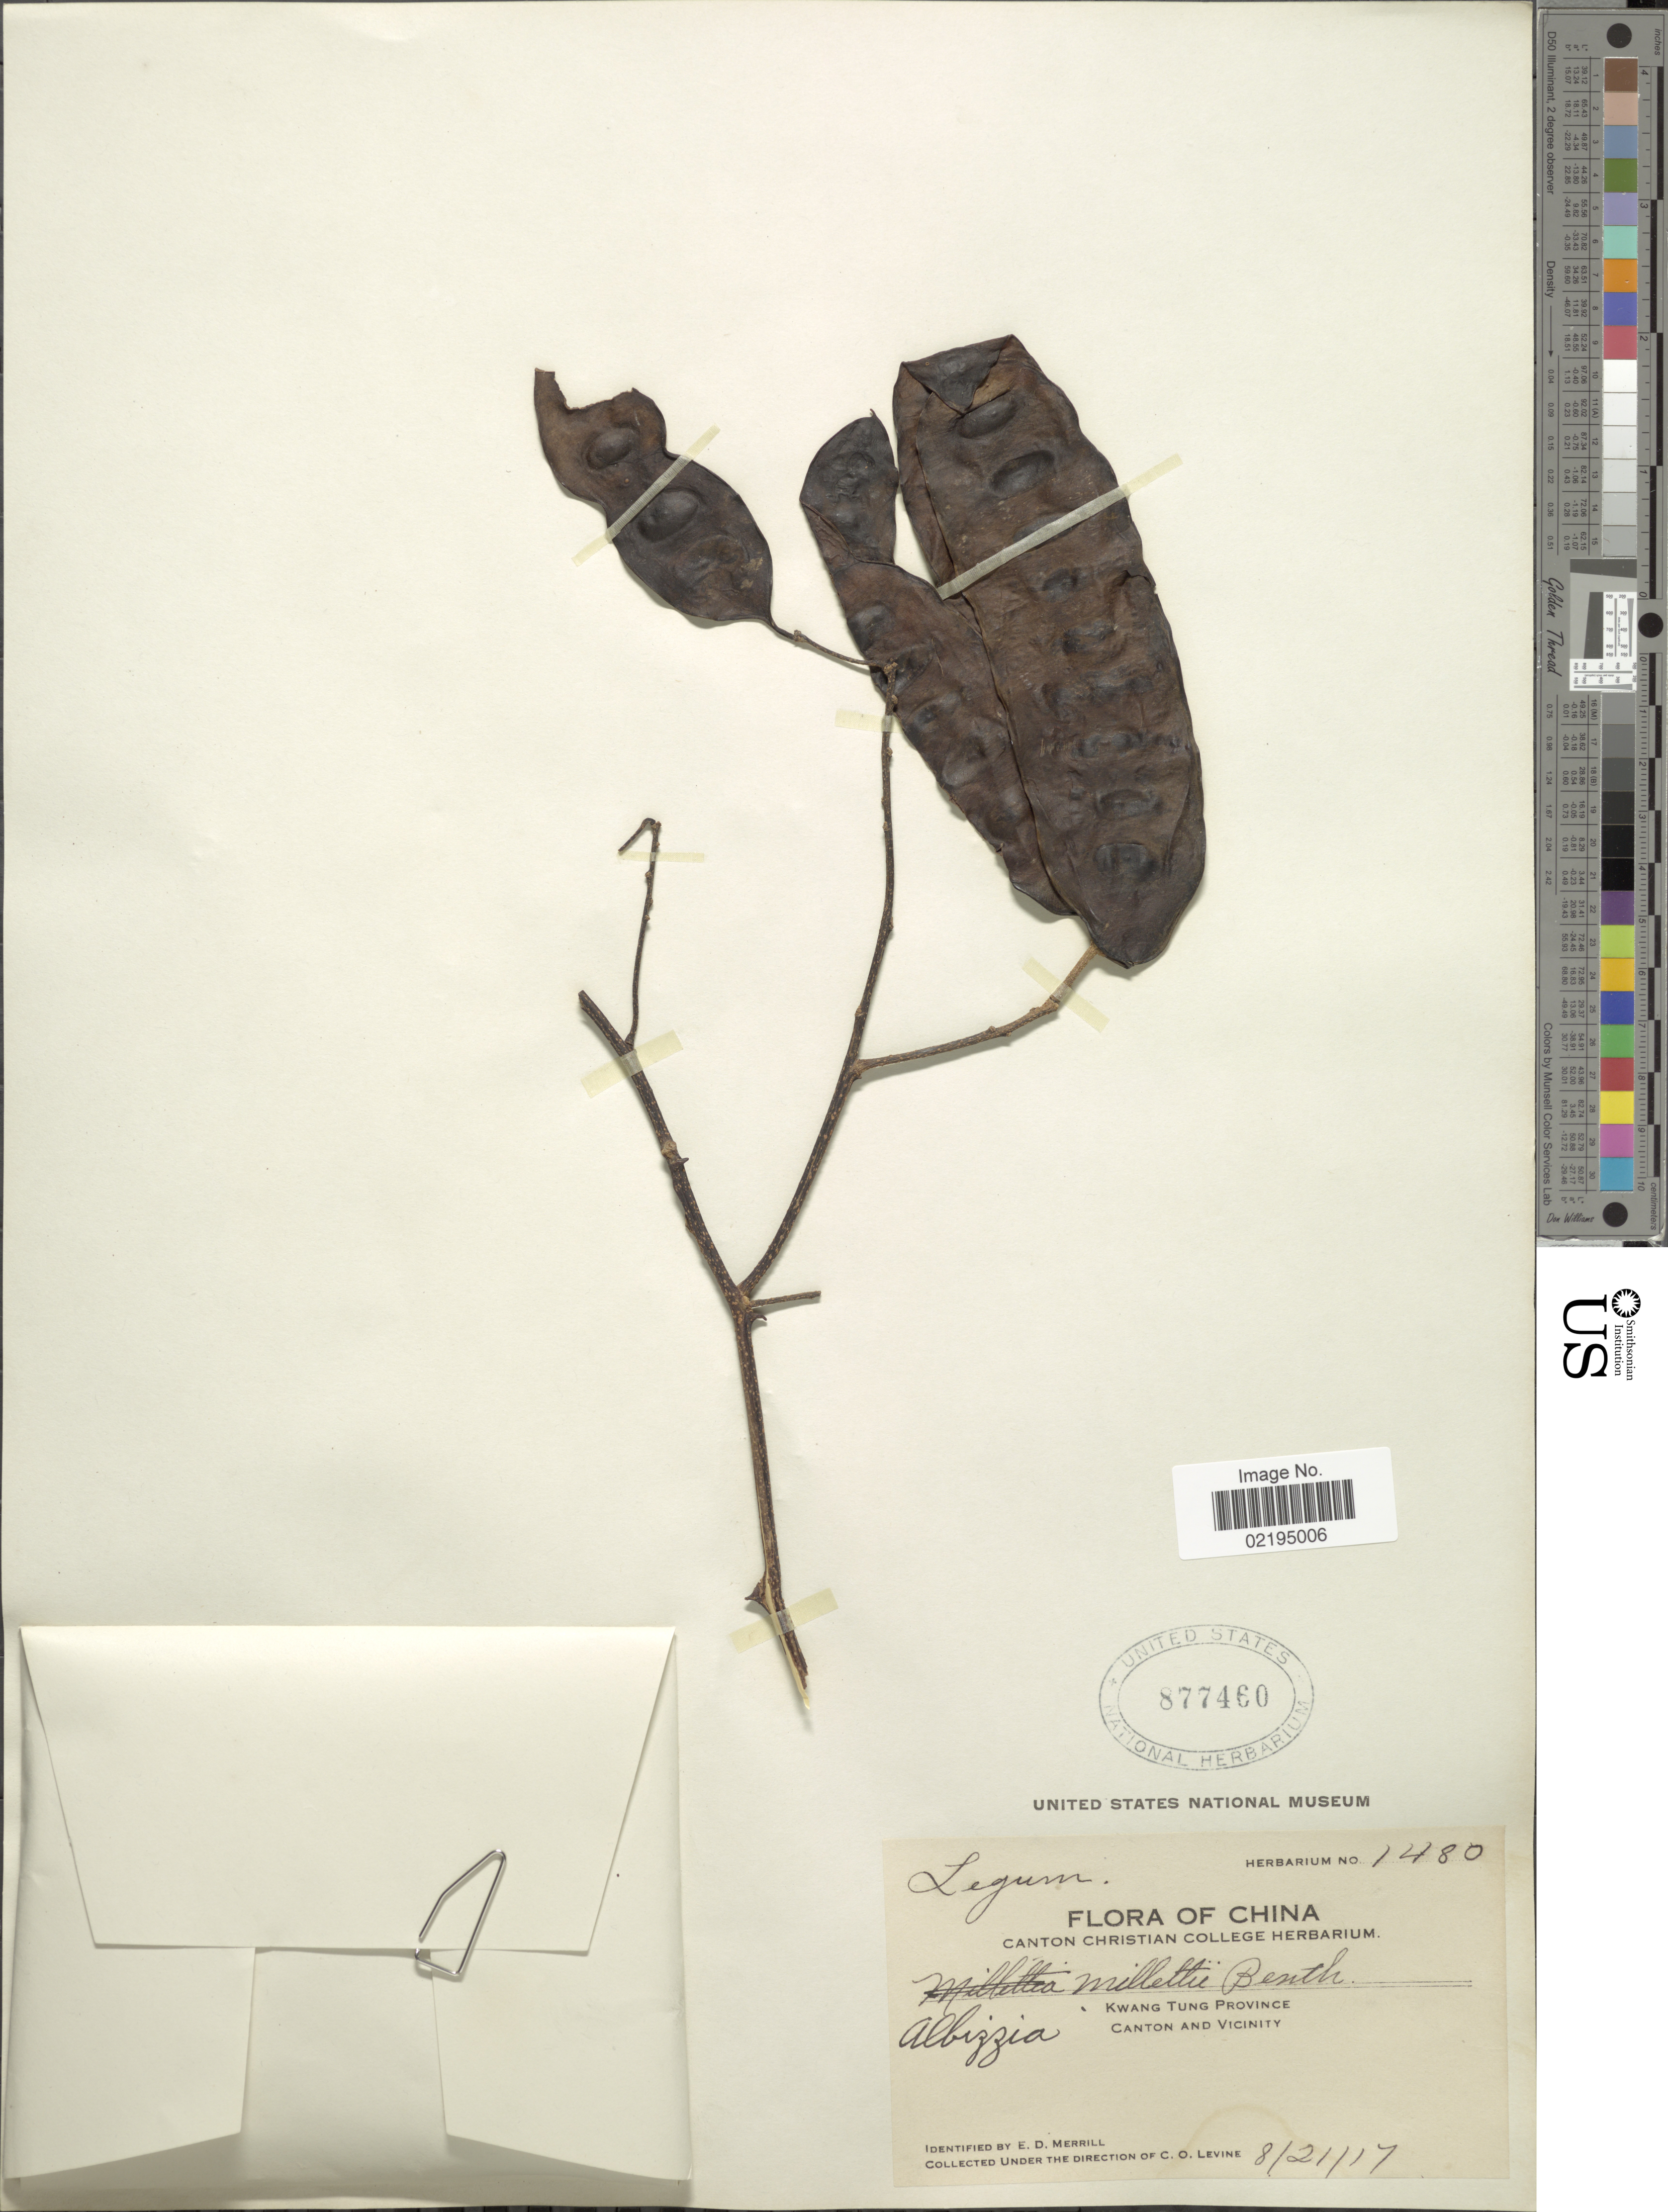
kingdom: Plantae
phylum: Tracheophyta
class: Magnoliopsida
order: Fabales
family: Fabaceae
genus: Albizia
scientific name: Albizia millettii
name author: Benth. ex Hook.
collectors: C. O. Levine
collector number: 1480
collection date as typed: Transcribed d/m/y: 21/8/17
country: China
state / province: Guangdong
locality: Kwang Tung Province, Canton and vicinity.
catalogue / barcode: US 877460